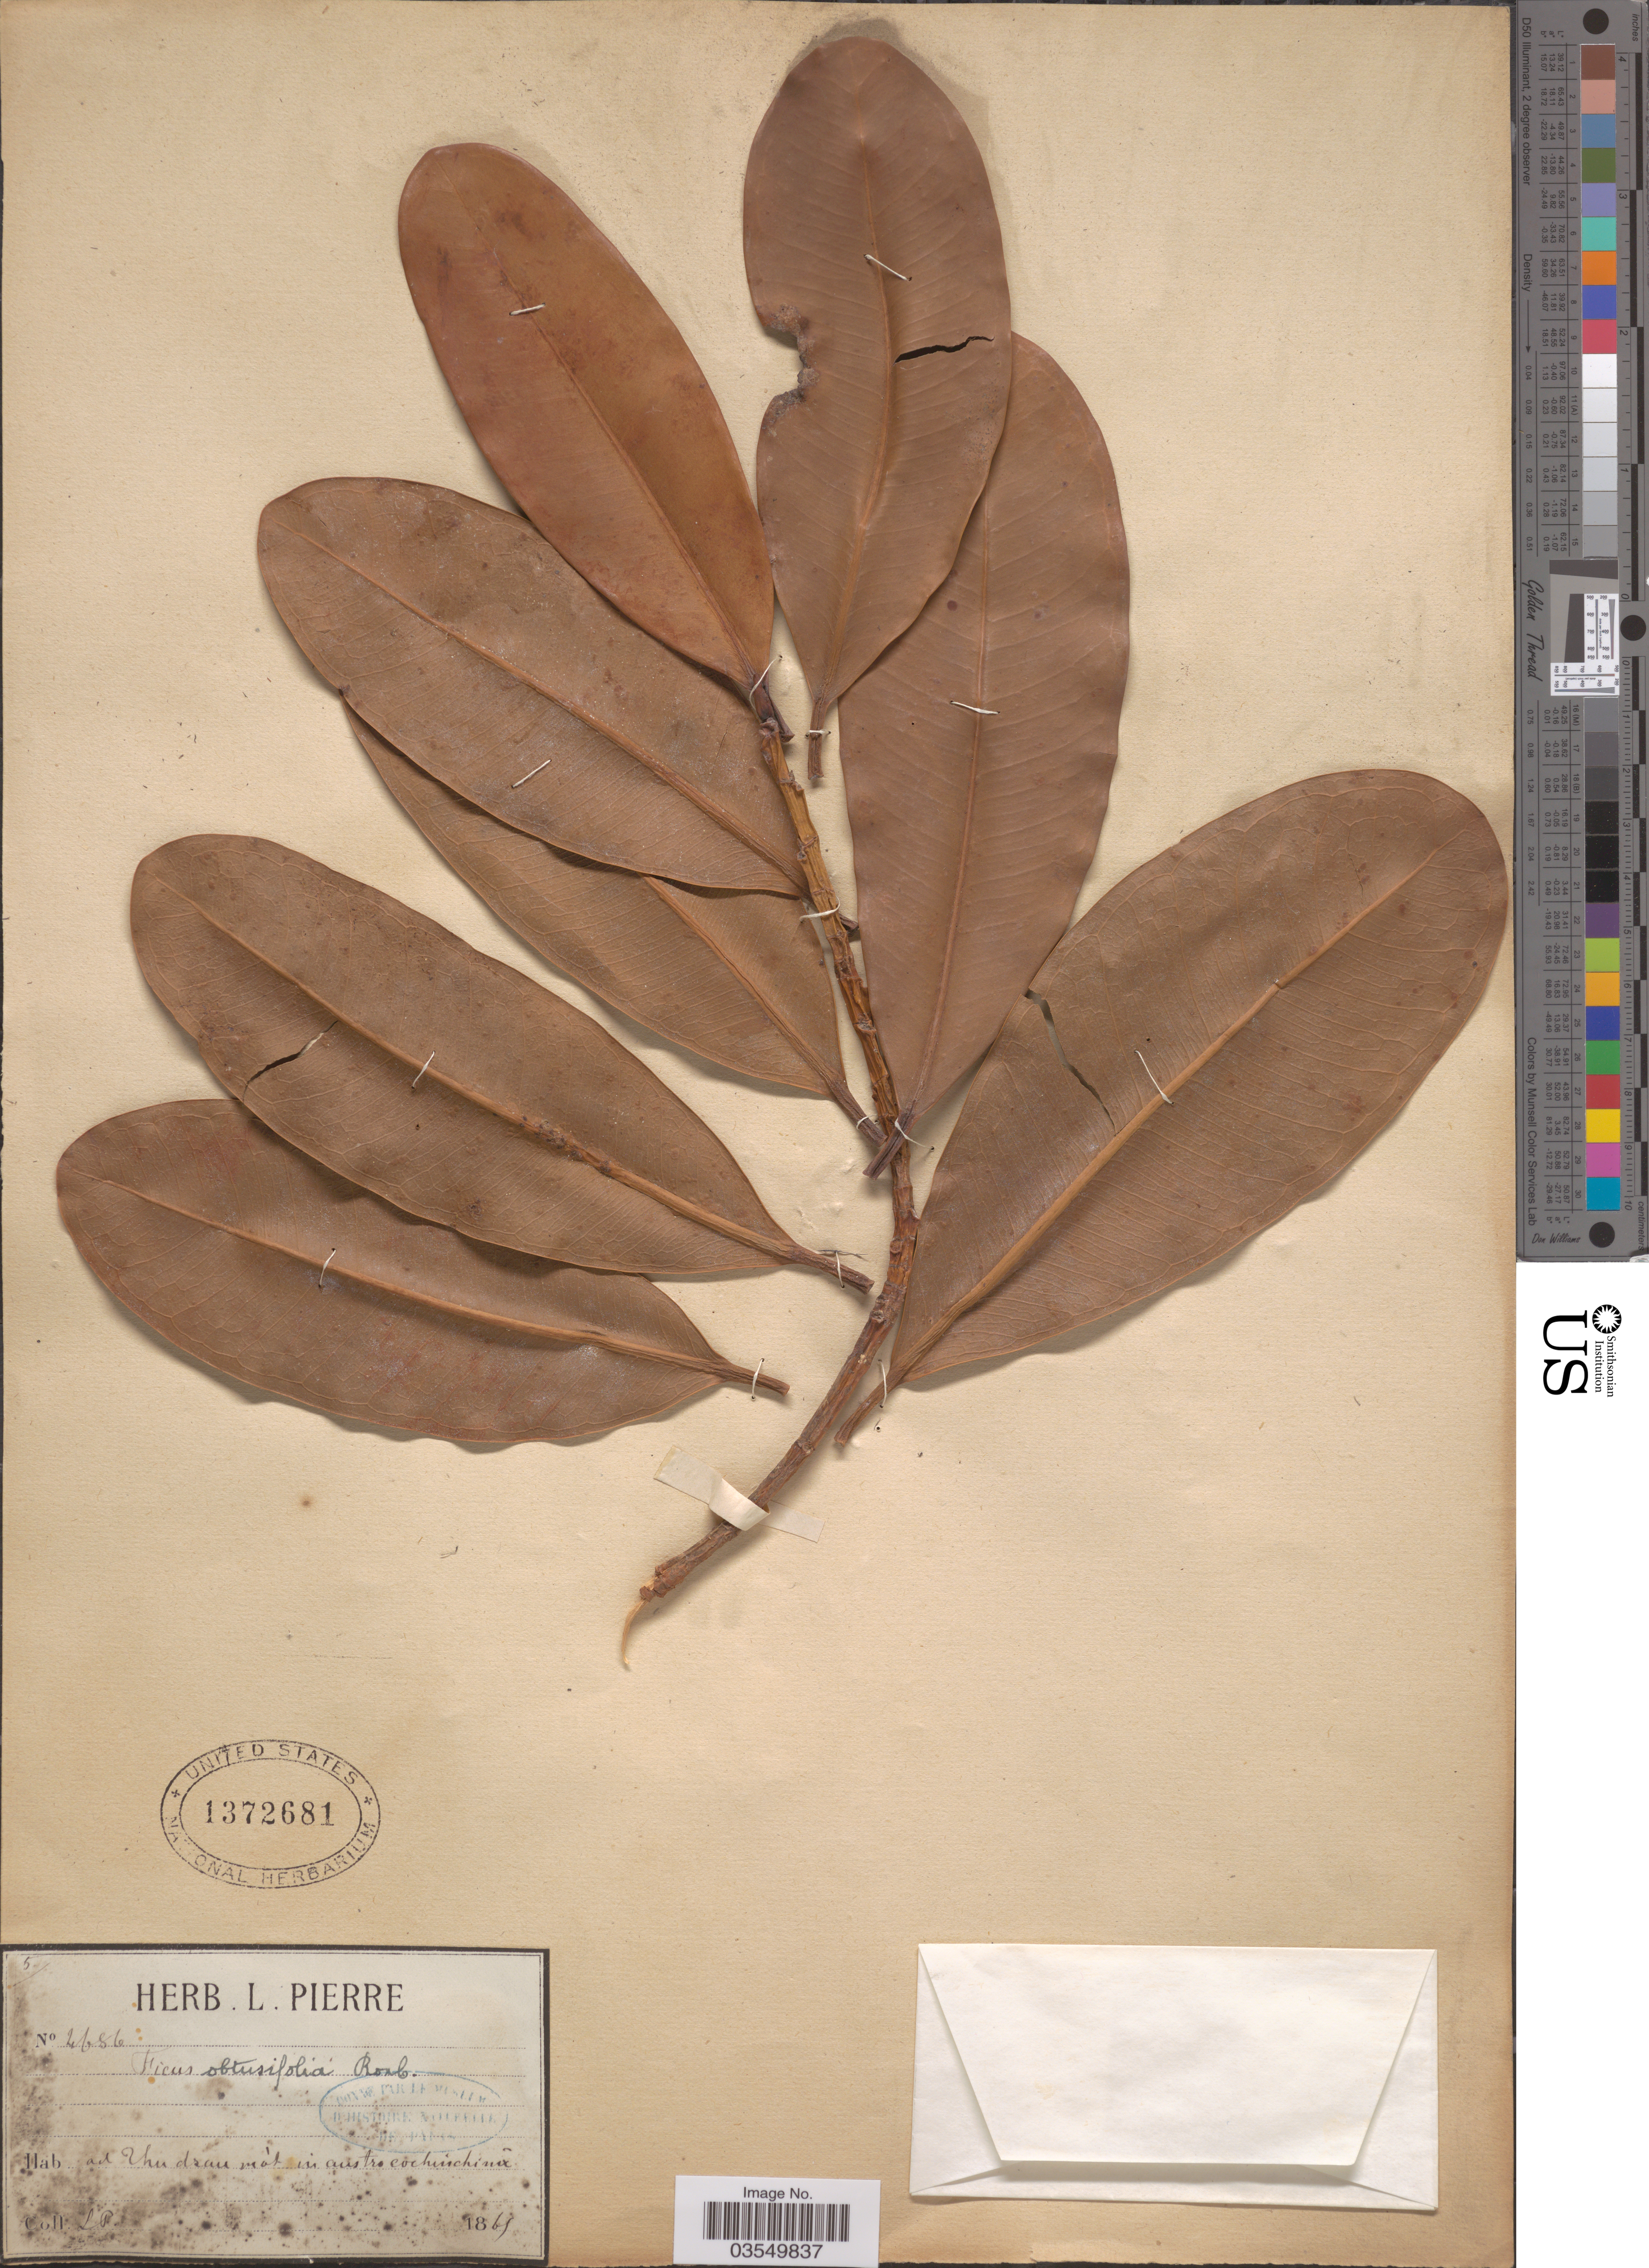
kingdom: Plantae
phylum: Tracheophyta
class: Magnoliopsida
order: Rosales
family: Moraceae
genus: Ficus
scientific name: Ficus calophylla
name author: Blume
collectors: L. Pierre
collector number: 2686*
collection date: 1865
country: Vietnam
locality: Ad ! in austro cochinchina.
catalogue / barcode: US 1372681